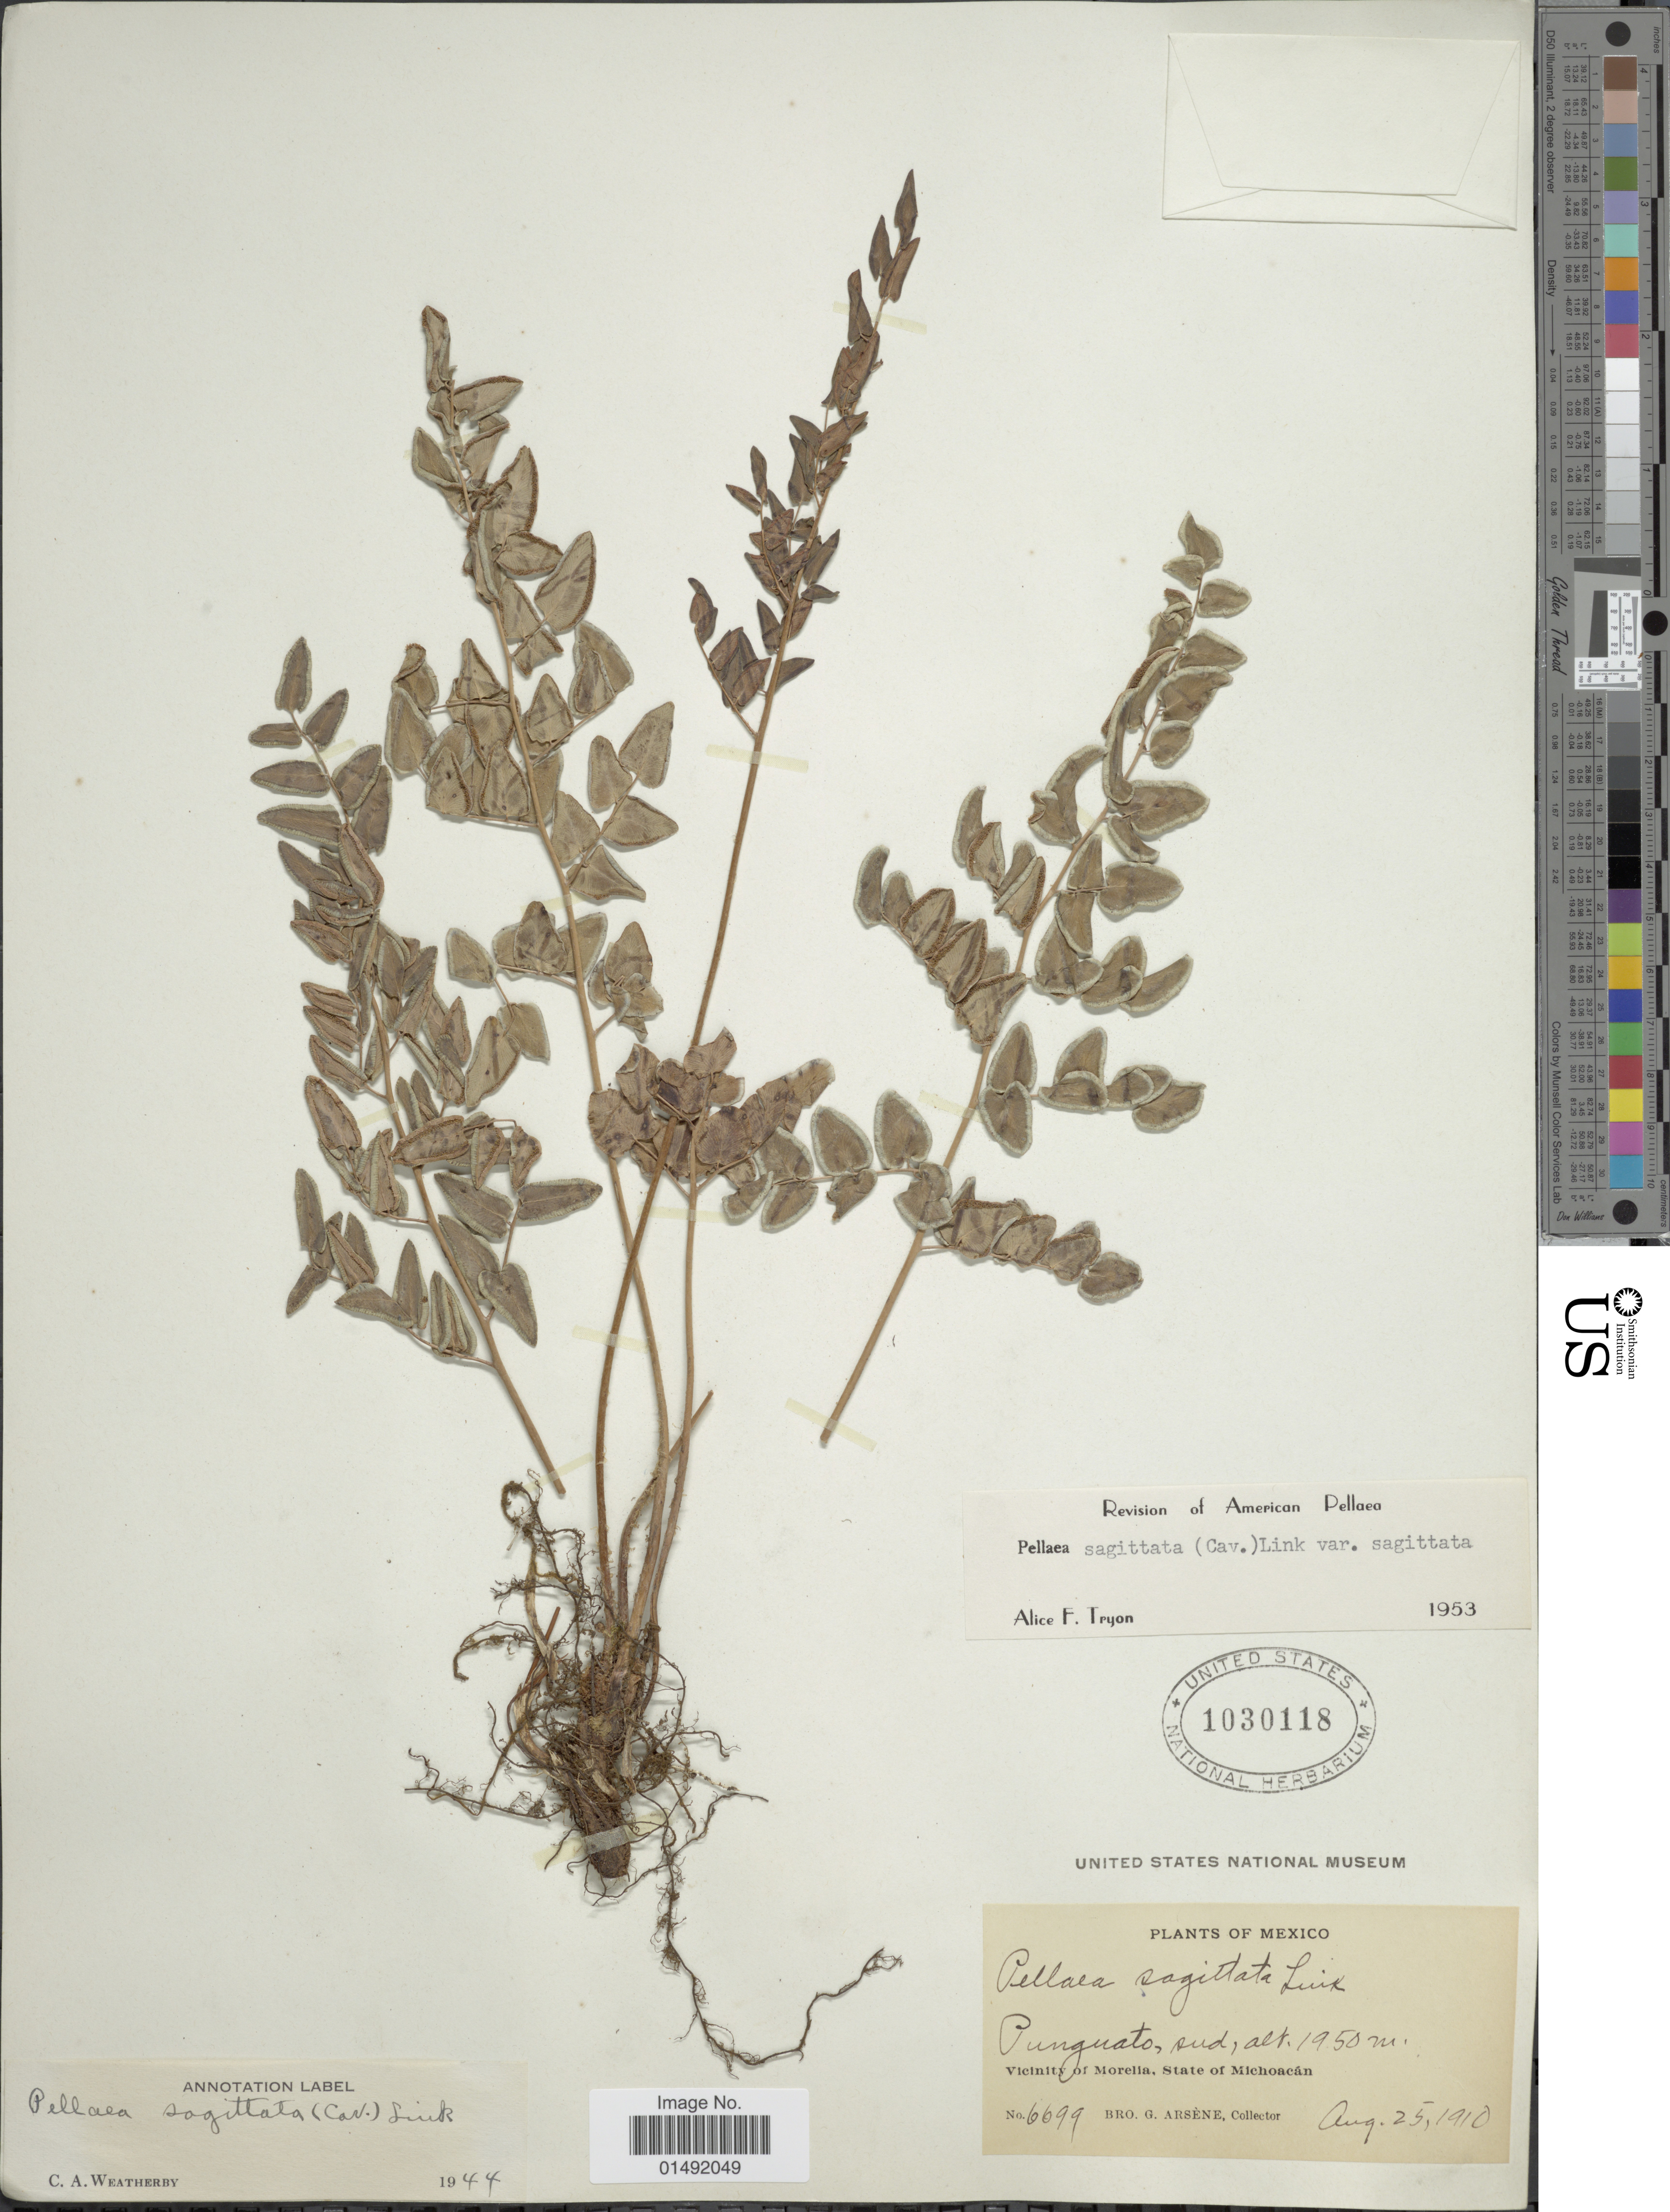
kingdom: Plantae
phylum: Tracheophyta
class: Polypodiopsida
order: Polypodiales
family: Pteridaceae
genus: Pellaea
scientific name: Pellaea sagittata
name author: (Cav.) Link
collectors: Bro. G. Arsène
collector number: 6699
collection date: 1910-08-25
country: Mexico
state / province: Michoacán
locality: Punguato, Vicinity of Morelia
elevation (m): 1950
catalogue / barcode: US 1030118